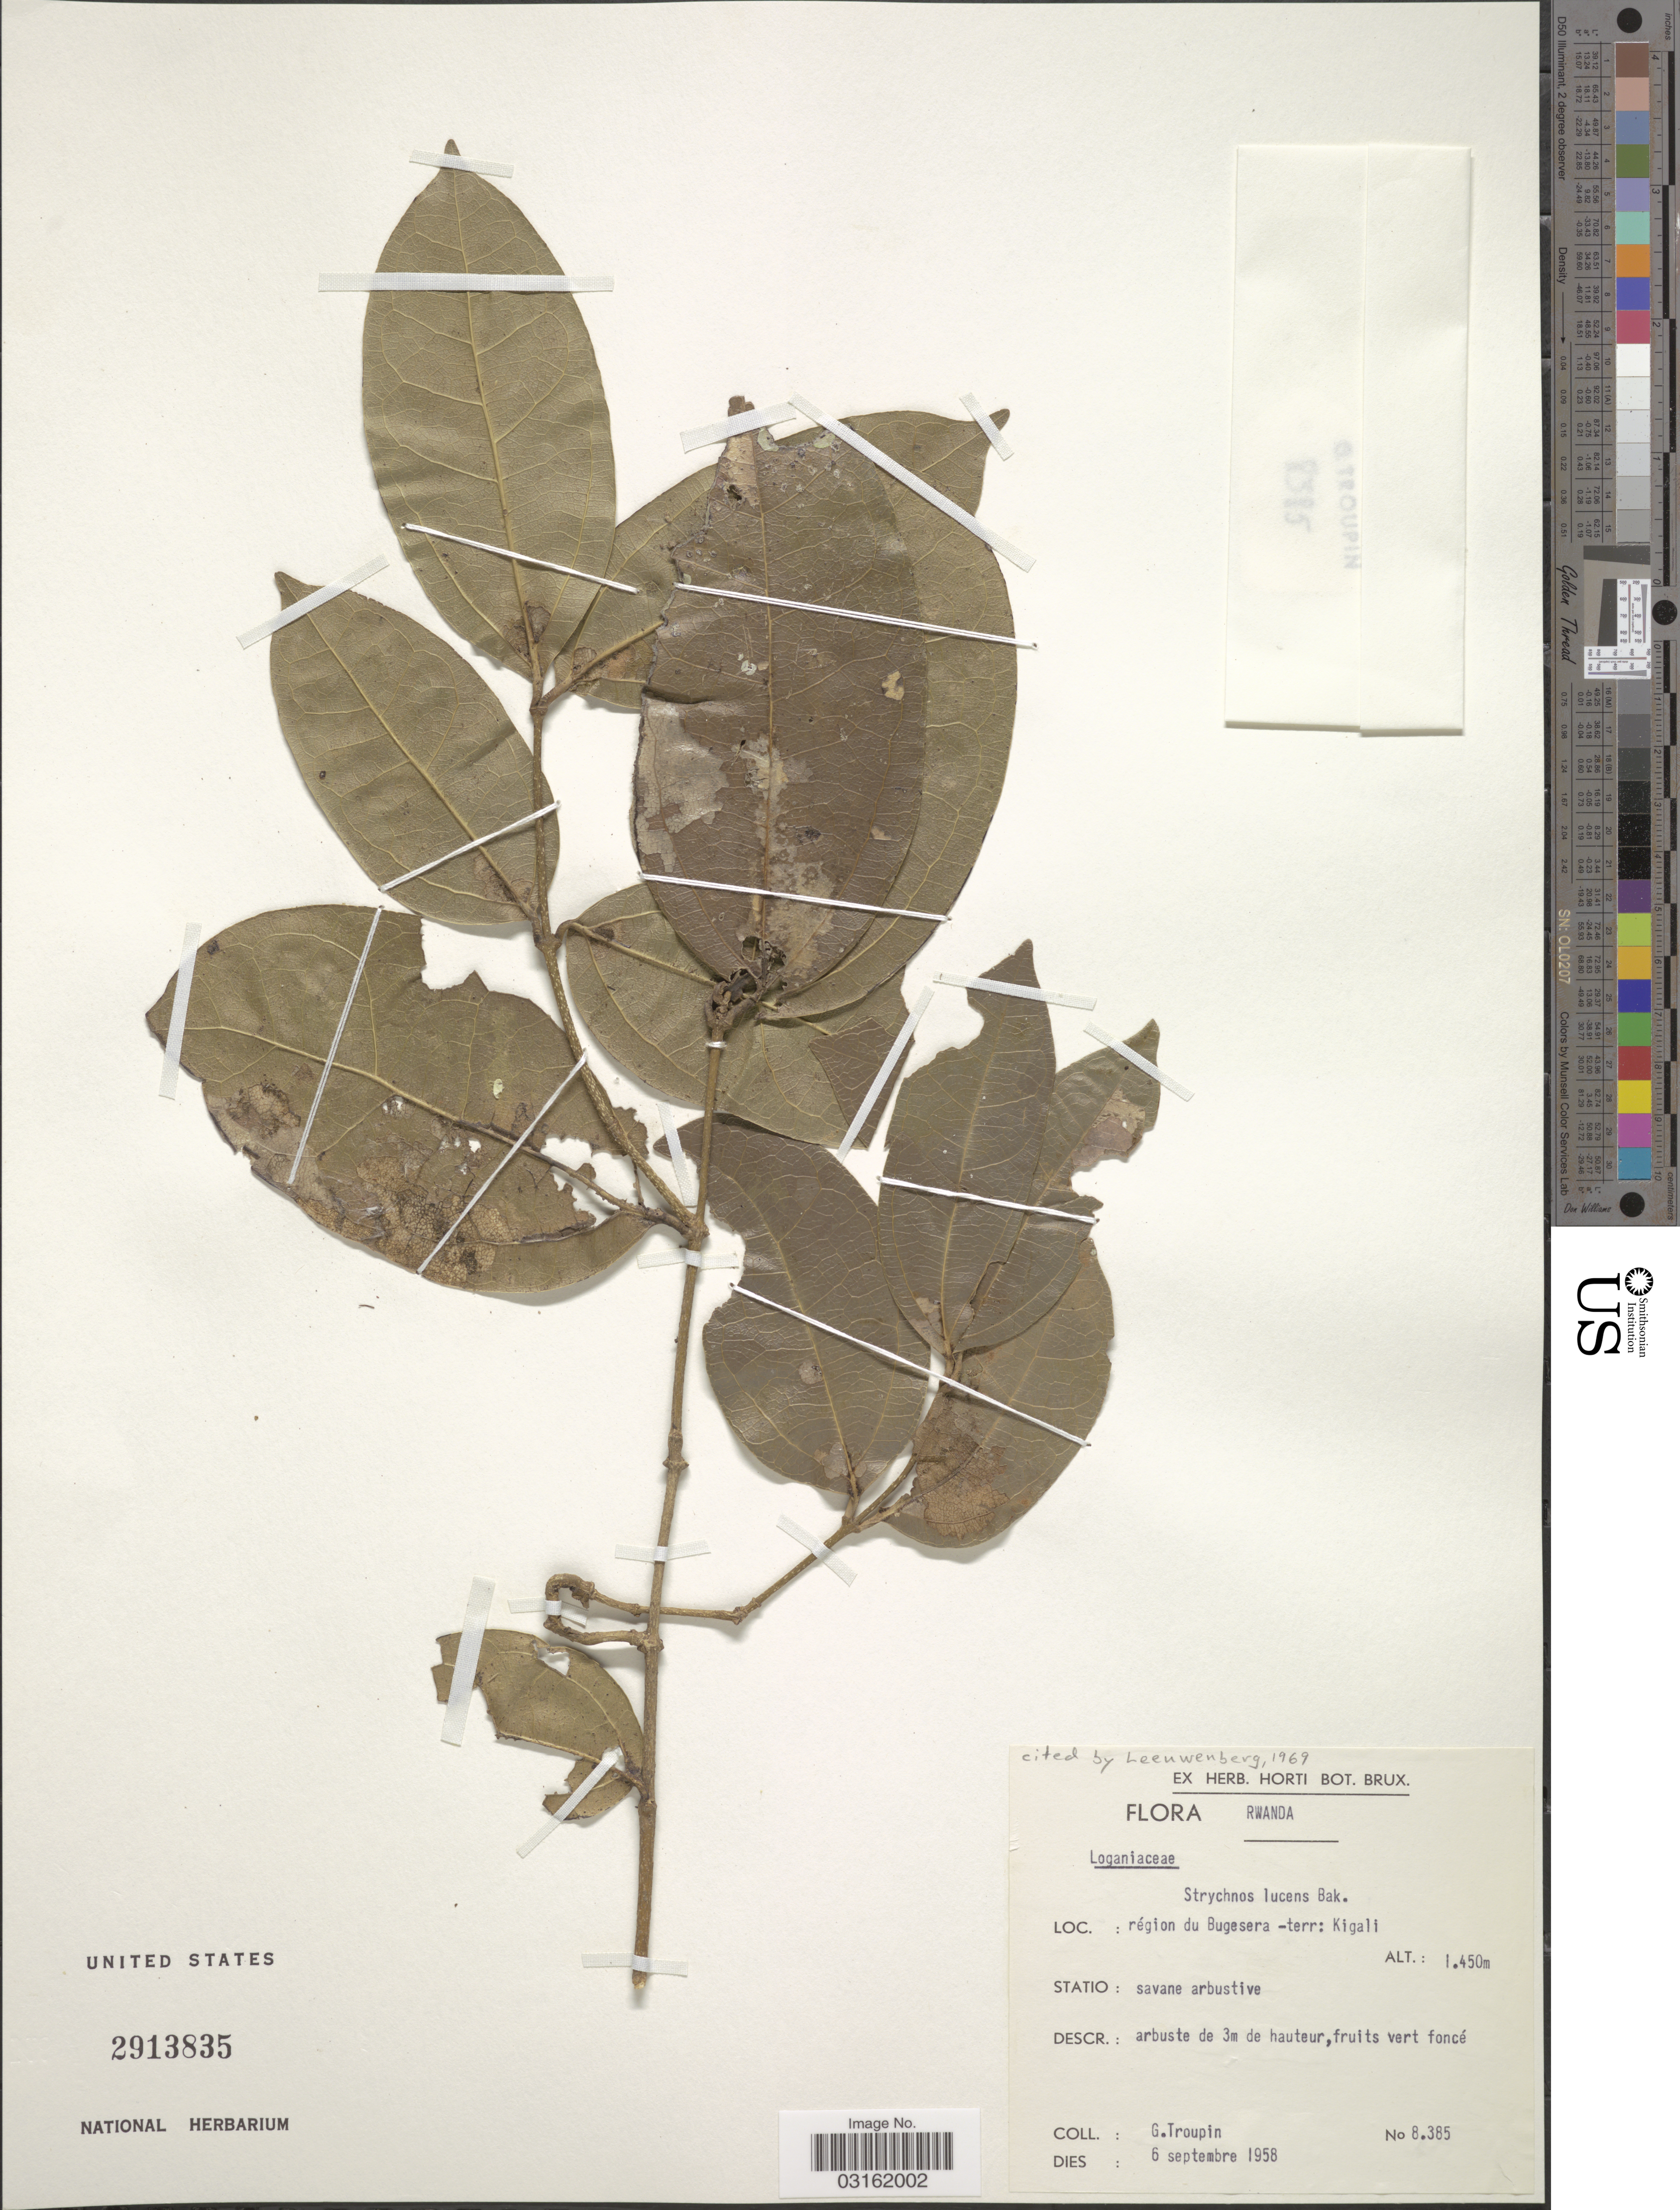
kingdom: Plantae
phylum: Tracheophyta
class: Magnoliopsida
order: Gentianales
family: Loganiaceae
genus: Strychnos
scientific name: Strychnos lucens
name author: Baker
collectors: G. Troupin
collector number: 8385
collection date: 1958-09-06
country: Rwanda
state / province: Kigali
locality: Région du Bugesera -terr: Kigali.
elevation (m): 1450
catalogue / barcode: US 2913835